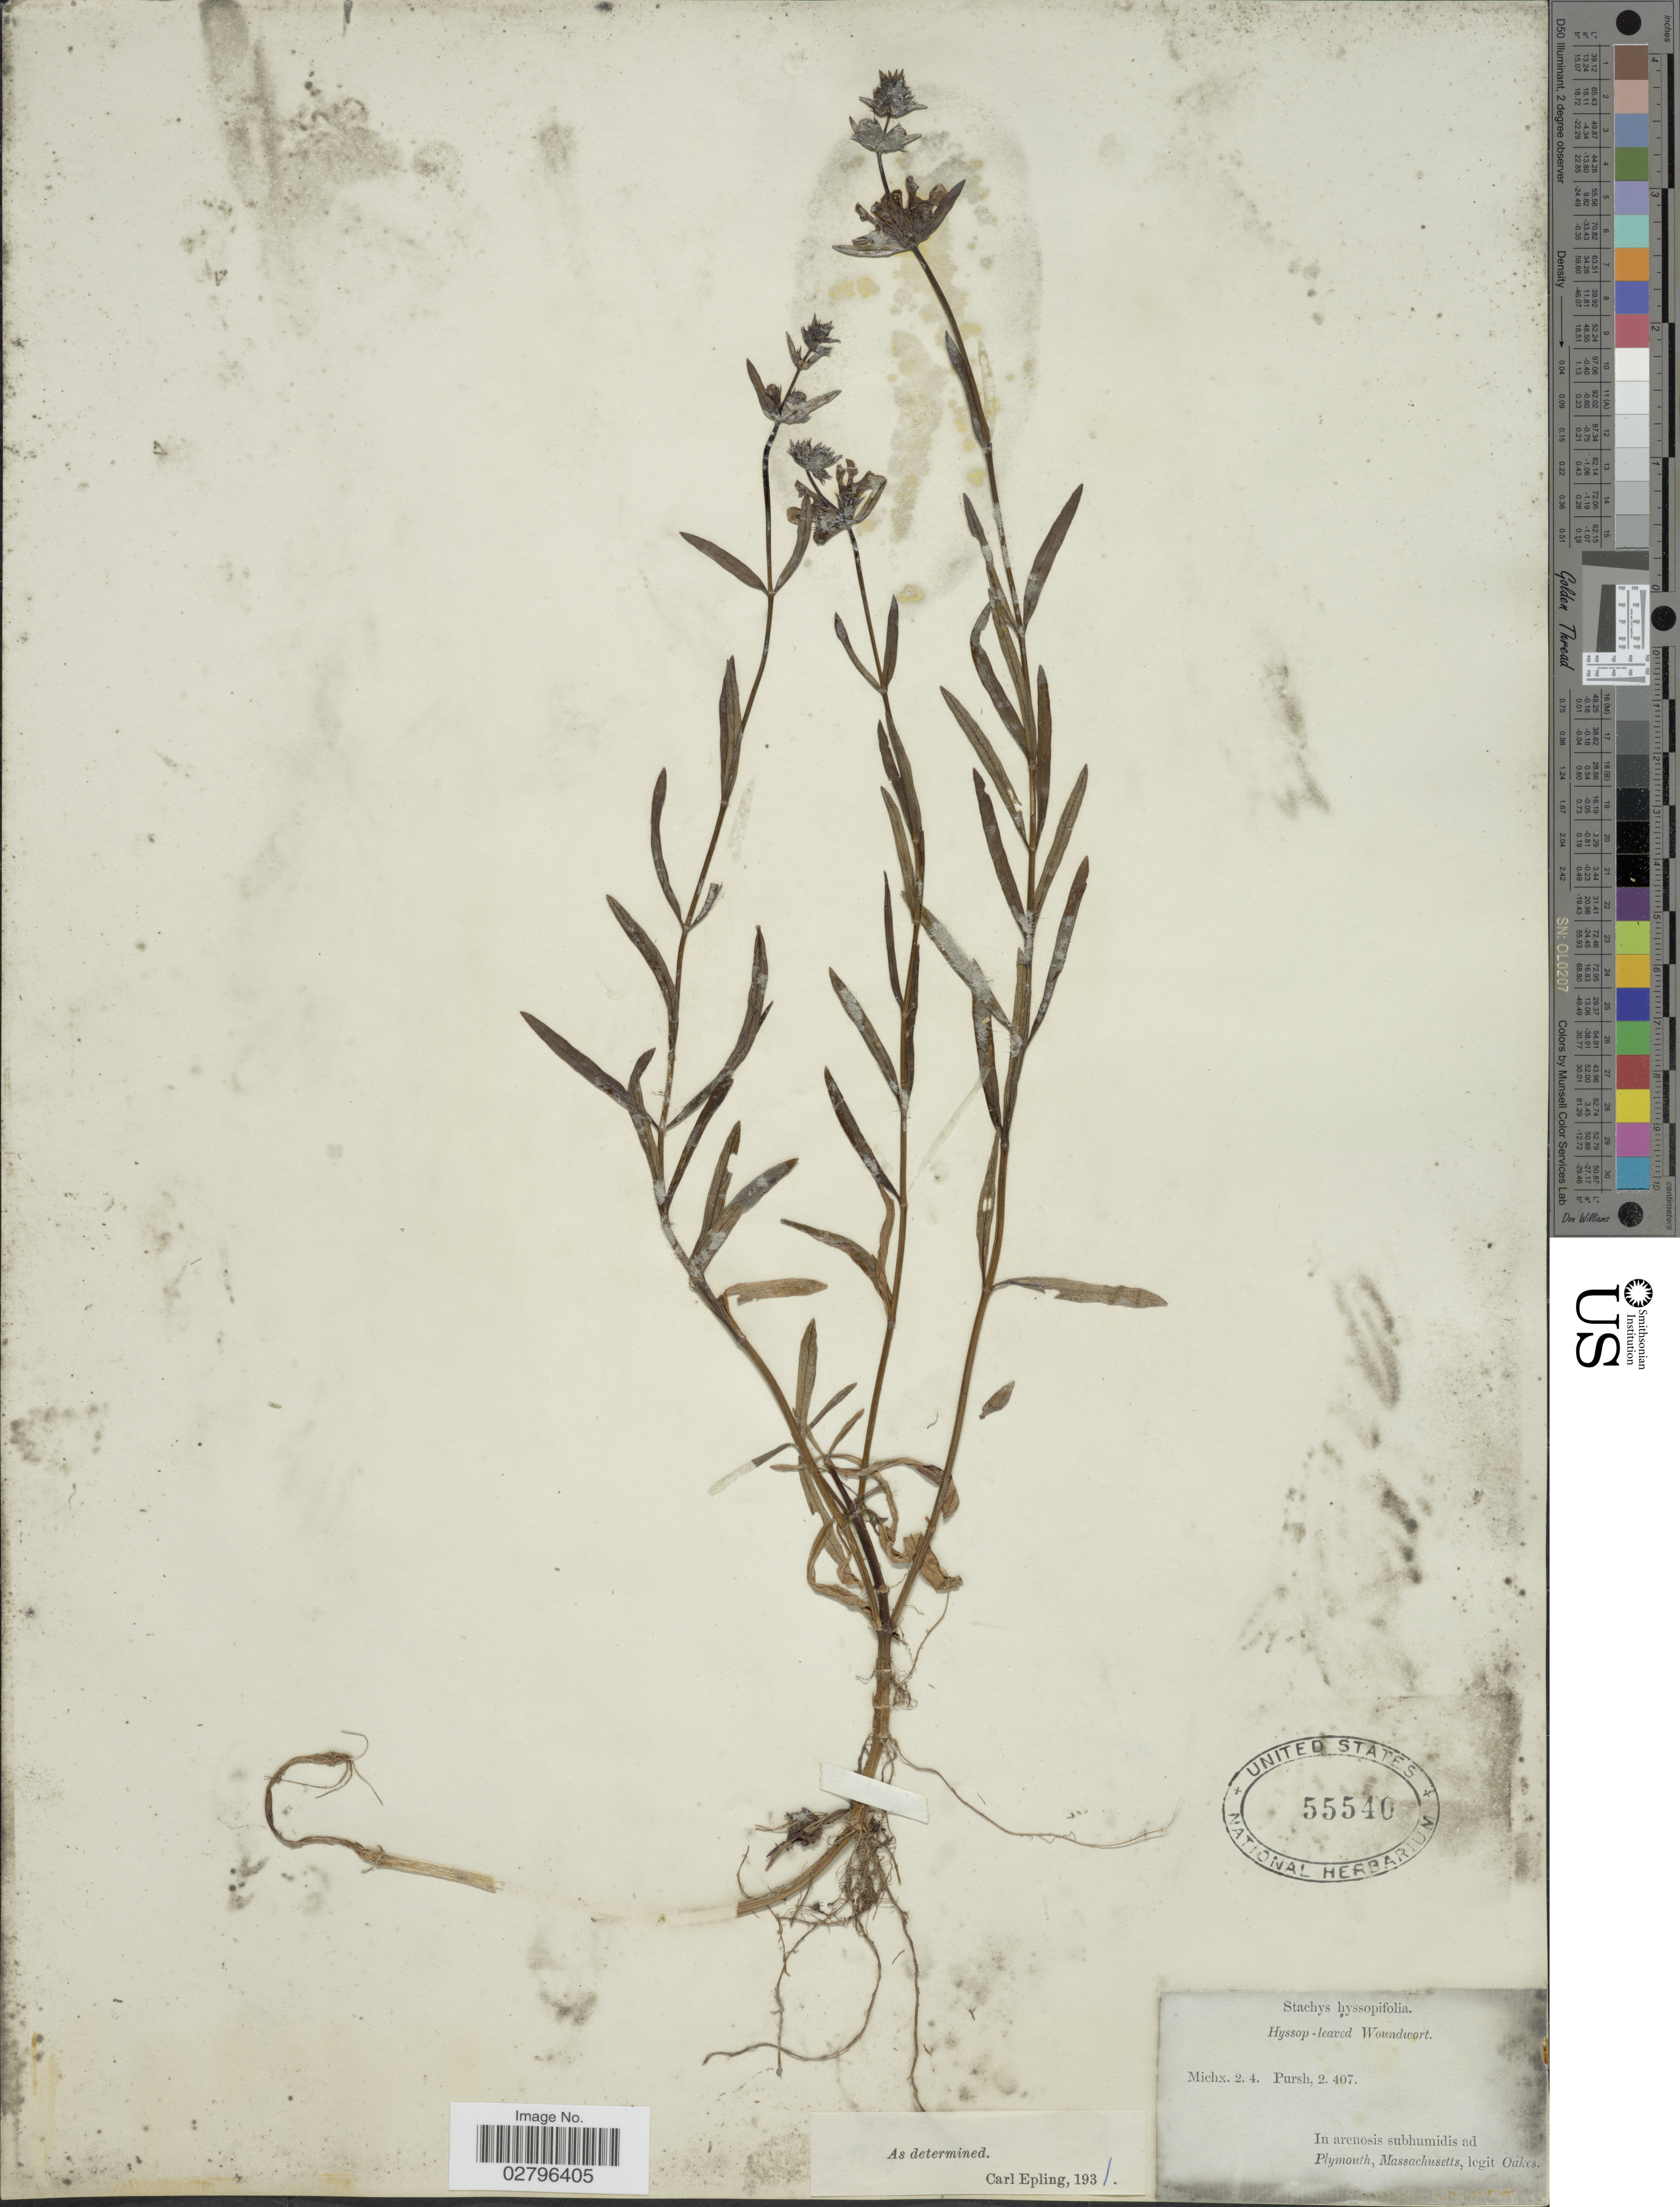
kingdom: Plantae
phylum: Tracheophyta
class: Magnoliopsida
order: Lamiales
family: Lamiaceae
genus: Stachys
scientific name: Stachys hyssopifolia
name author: Michx.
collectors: -. Oakes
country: United States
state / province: Massachusetts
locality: In arenosis subhumidis ad Plymouth.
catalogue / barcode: US 55540